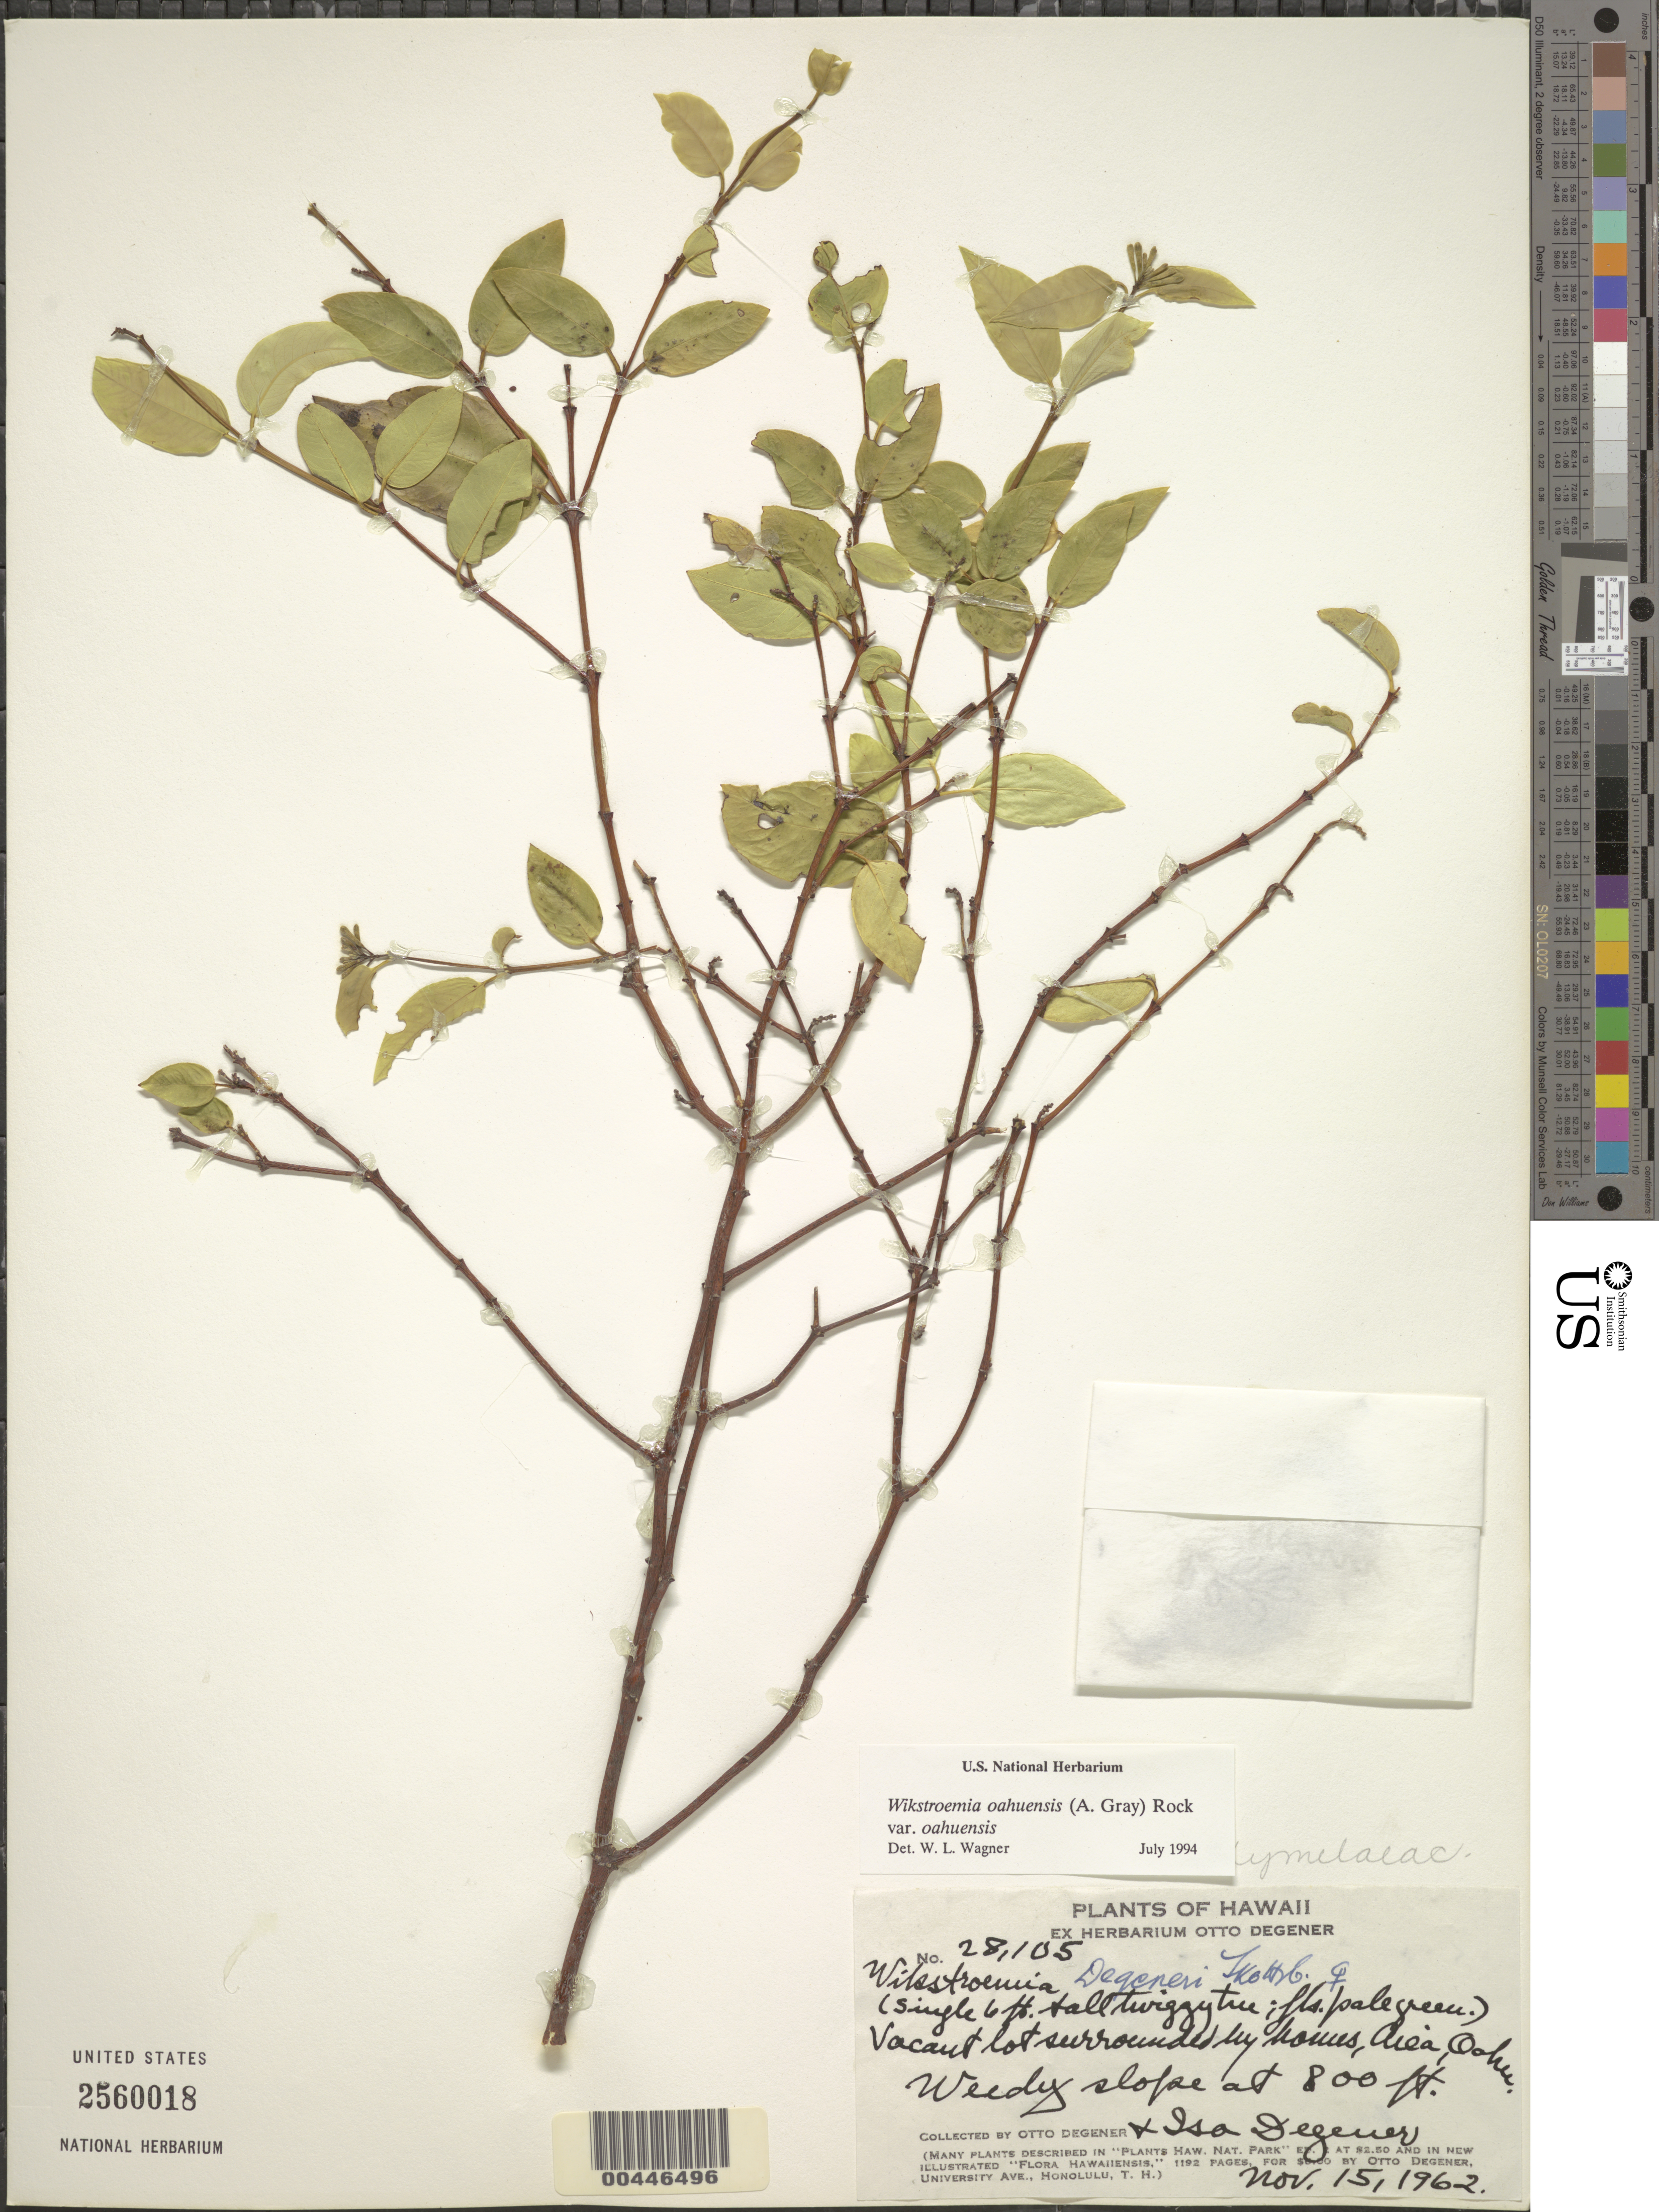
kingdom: Plantae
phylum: Tracheophyta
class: Magnoliopsida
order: Malvales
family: Thymelaeaceae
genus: Wikstroemia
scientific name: Wikstroemia oahuensis var. oahuensis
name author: (A. Gray) Rock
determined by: Wagner, W. L., (BOT), Smithsonian Institution - National Museum of Natural History (UNITED STATES)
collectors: O. Degener & I. Degener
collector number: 28105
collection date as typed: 15 Nov 1962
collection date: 1962-11-15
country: United States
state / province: Hawaii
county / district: Honolulu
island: Oahu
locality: Aiea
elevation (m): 244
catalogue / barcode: US 2560018